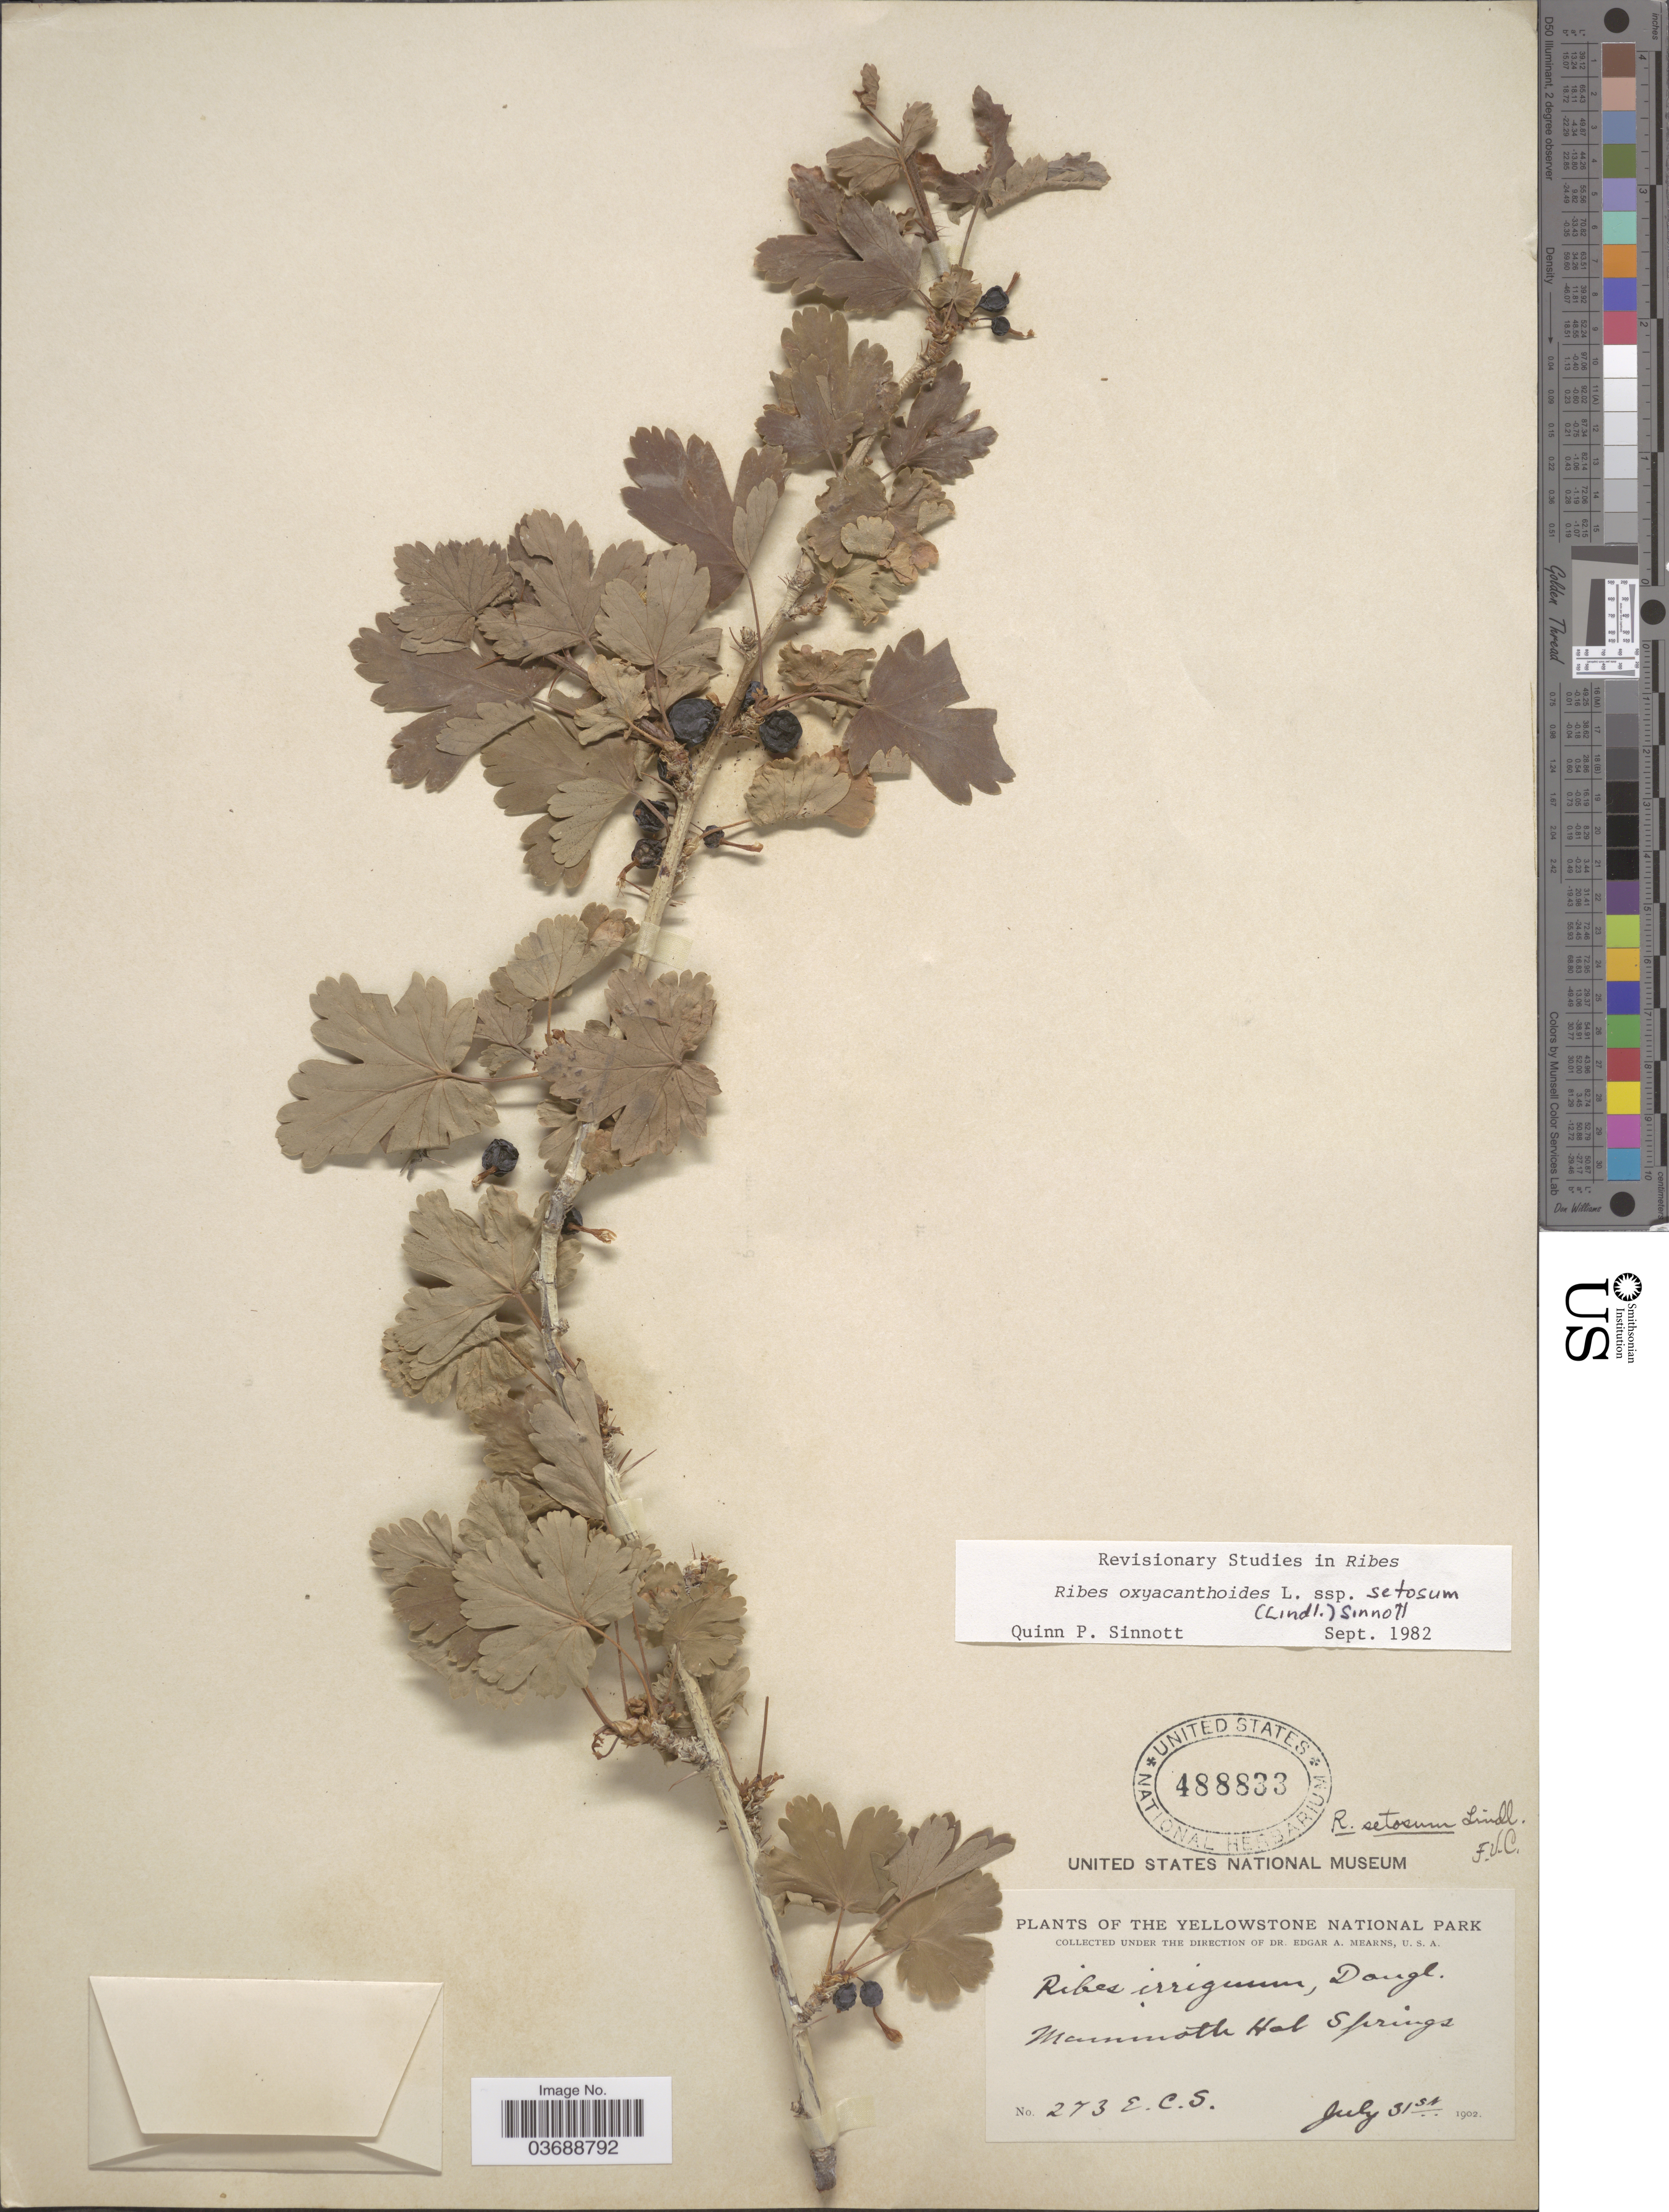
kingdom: Plantae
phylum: Tracheophyta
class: Magnoliopsida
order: Saxifragales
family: Grossulariaceae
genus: Ribes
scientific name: Ribes oxyacanthoides subsp. setosum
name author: (Lindl.) Q.P. Sinnott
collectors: E. C. Smith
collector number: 273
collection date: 1902-07-31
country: United States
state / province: Wyoming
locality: The Yellowstone National Park. Mammoth Hot Springs.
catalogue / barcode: US 488833